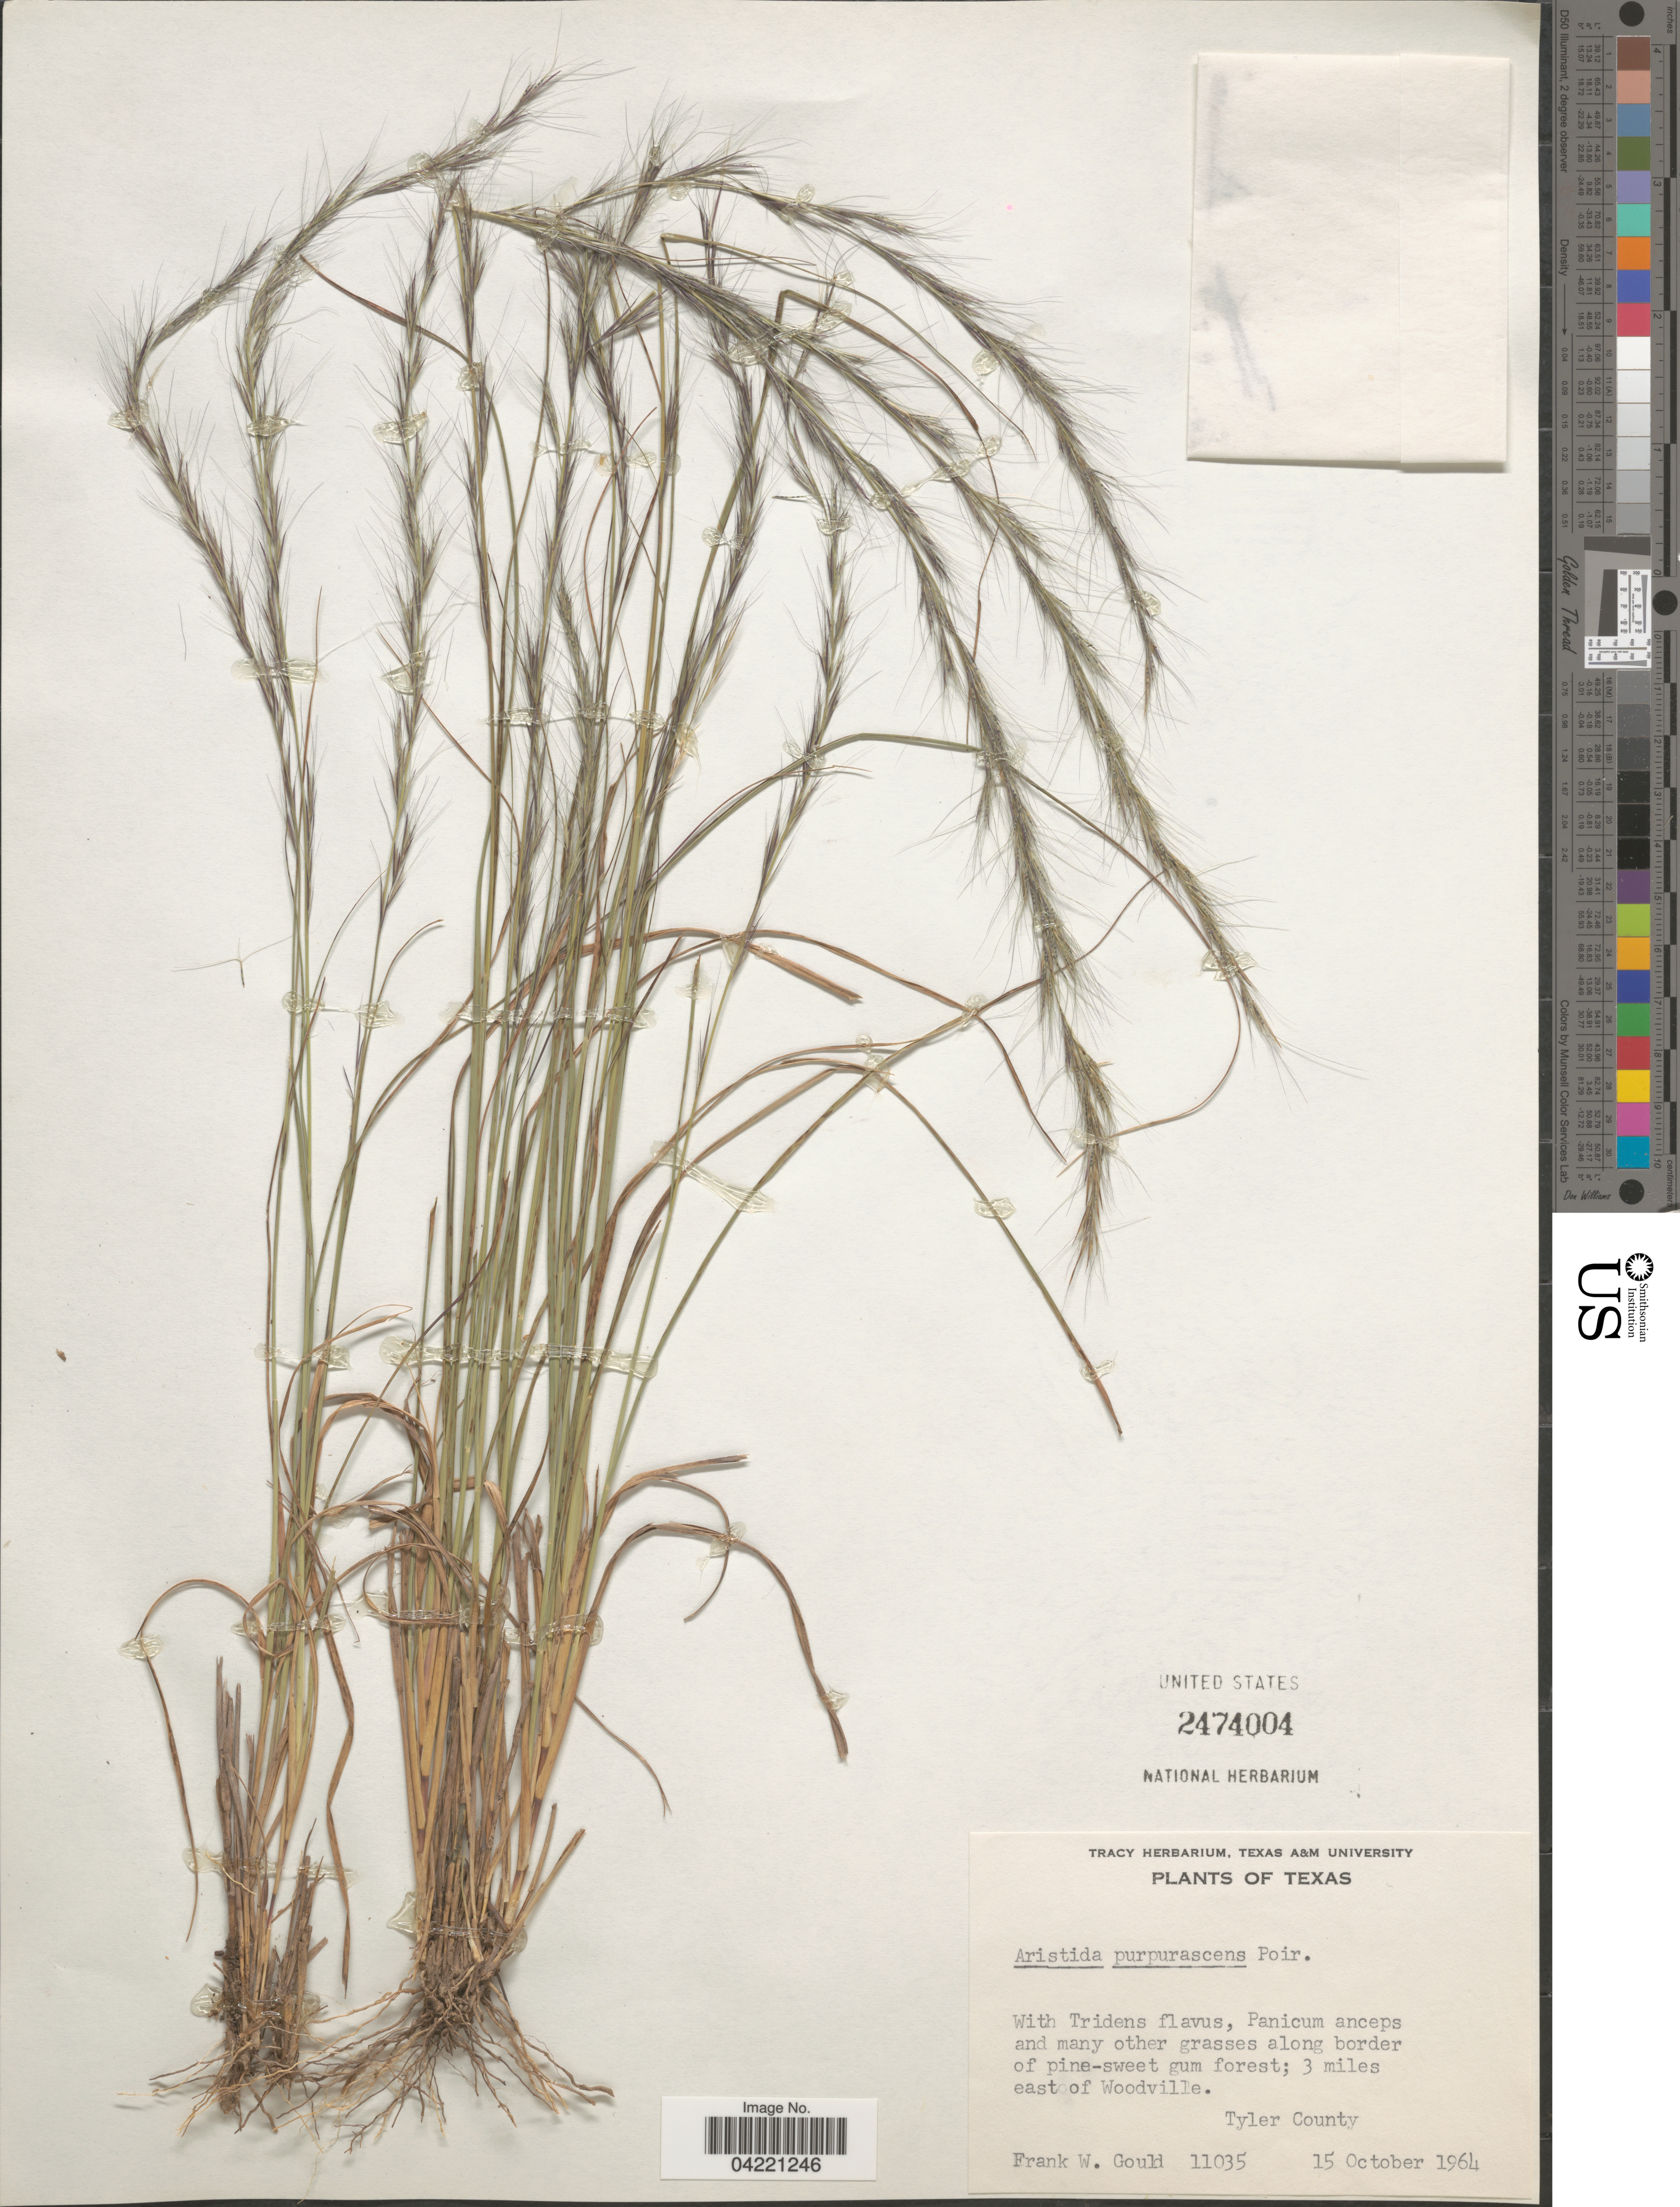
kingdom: Plantae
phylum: Tracheophyta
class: Liliopsida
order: Poales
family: Poaceae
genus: Aristida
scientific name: Aristida purpurascens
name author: Poir.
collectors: F. W. Gould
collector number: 11035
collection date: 1964-10-15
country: United States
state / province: Texas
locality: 3 miles east of Woodville. Tyler County.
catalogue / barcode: US 2474004